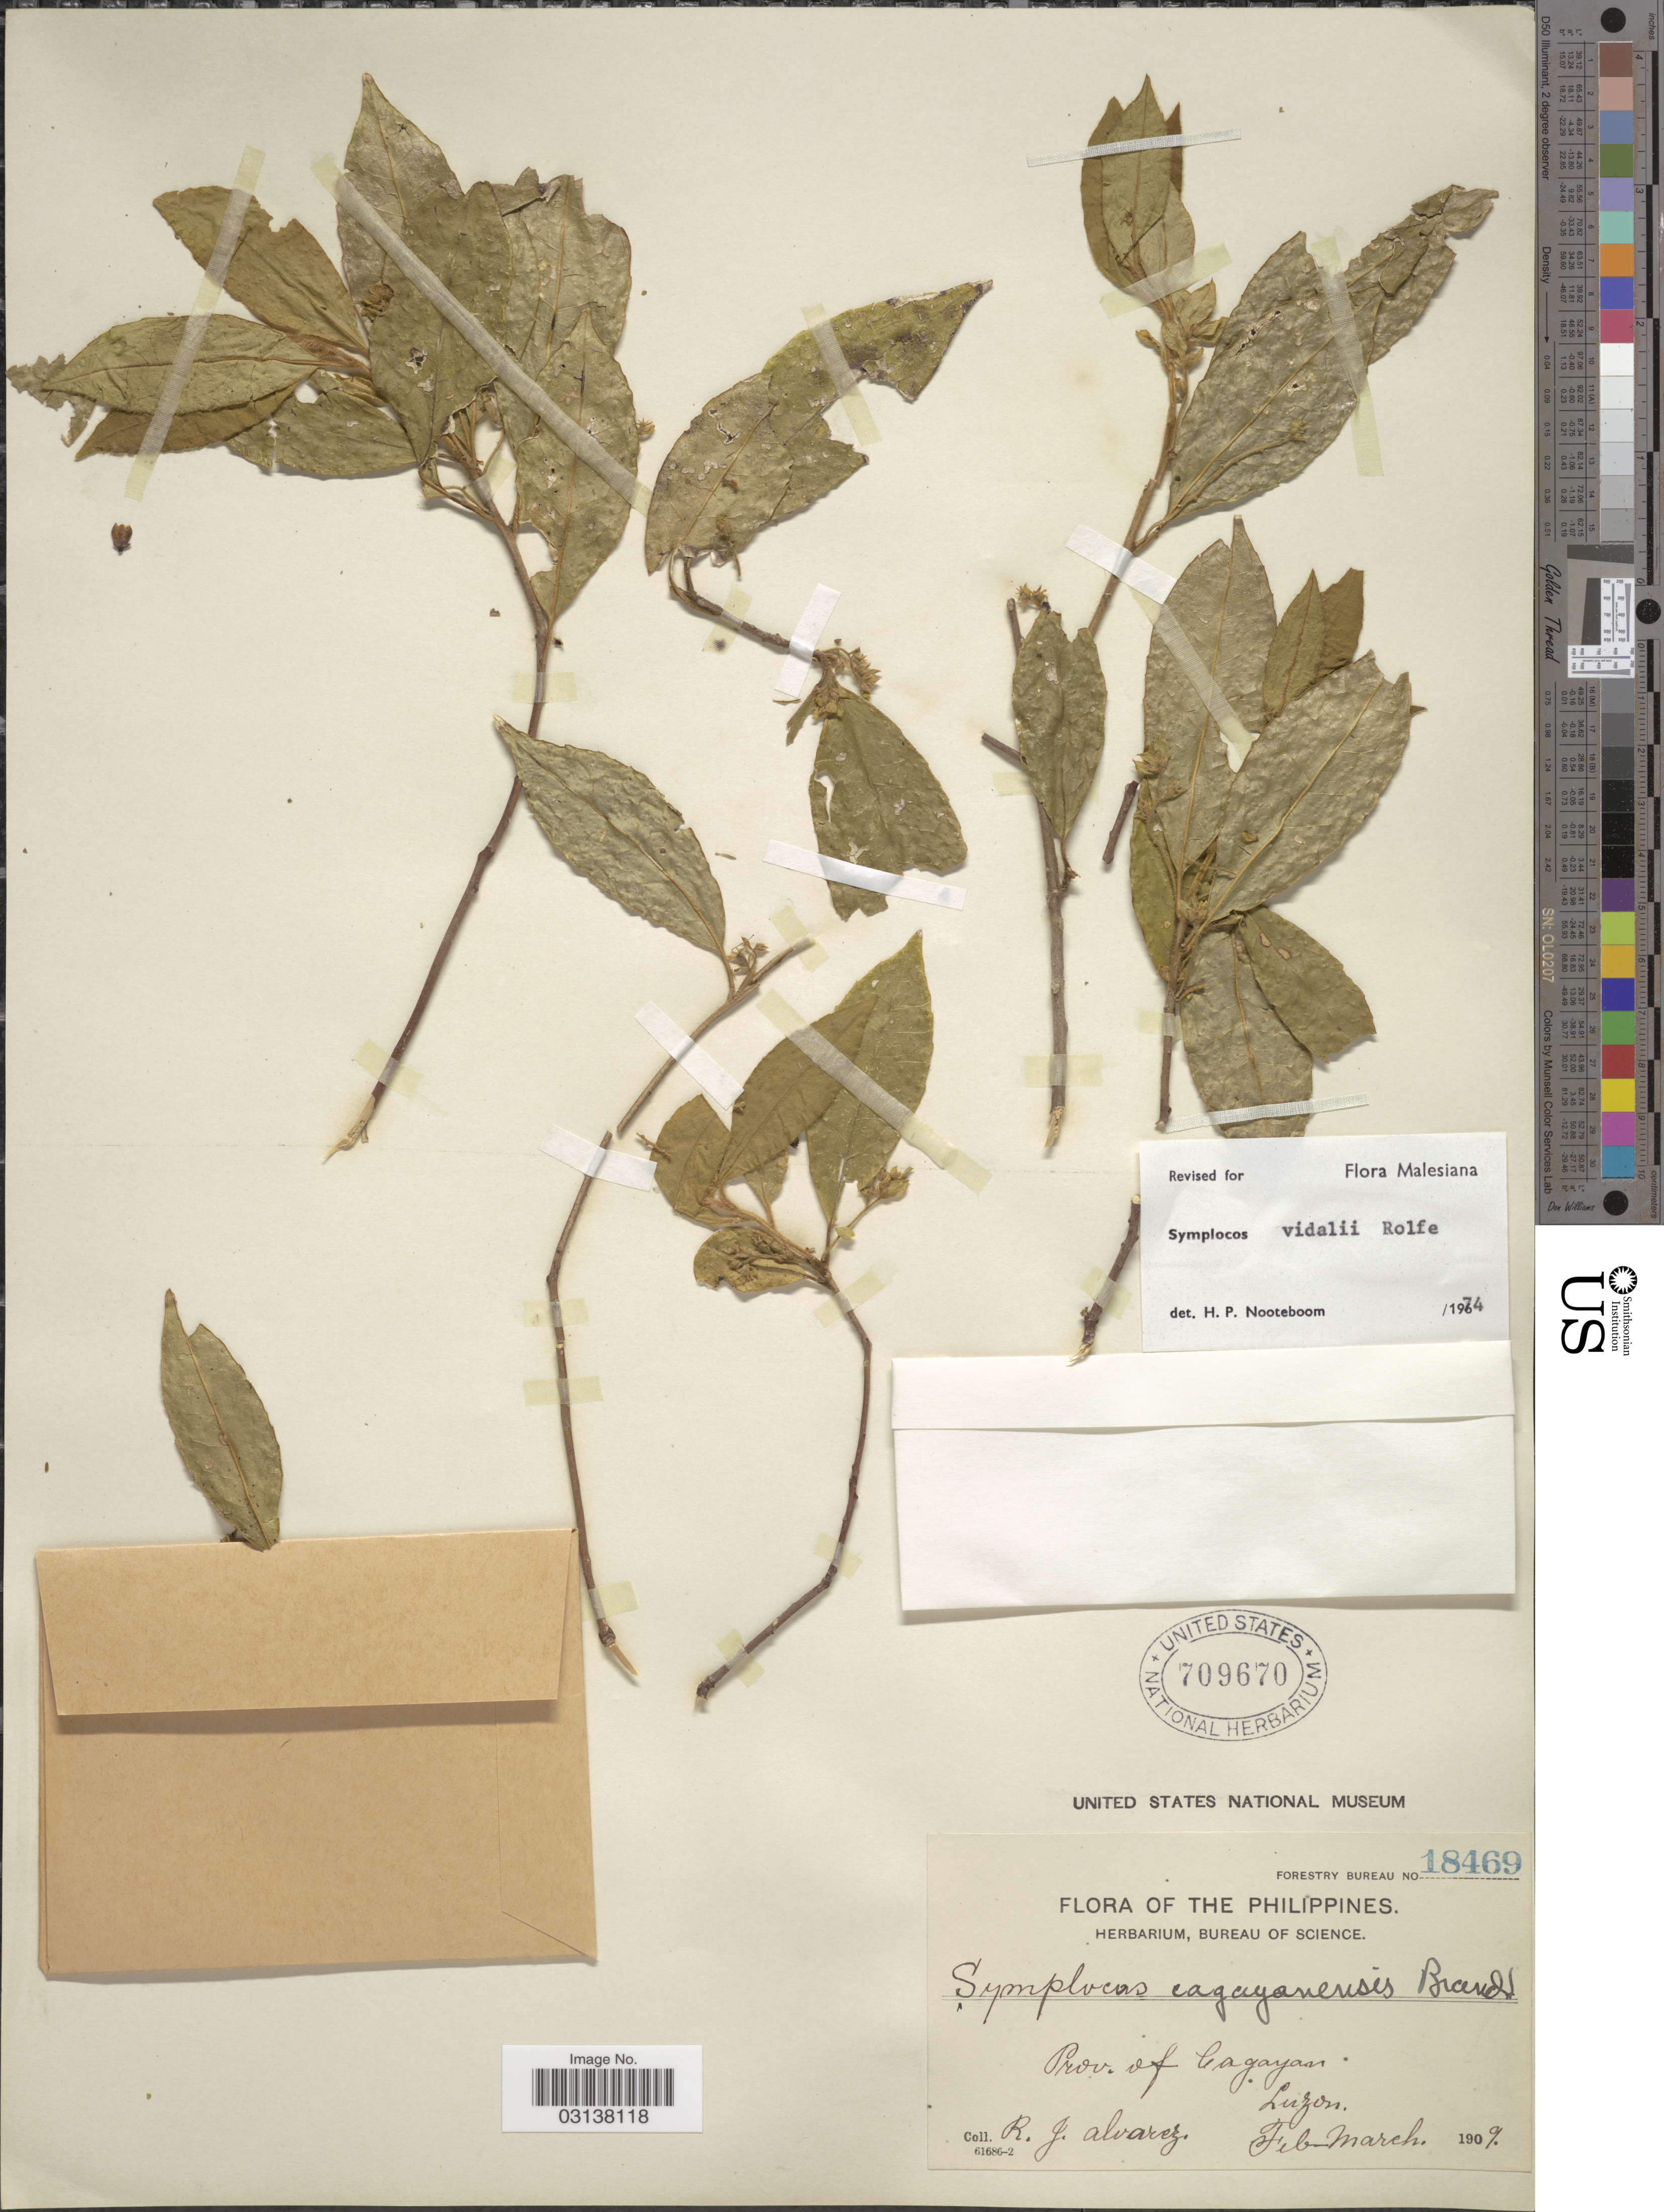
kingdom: Plantae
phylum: Tracheophyta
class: Magnoliopsida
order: Ericales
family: Symplocaceae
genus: Symplocos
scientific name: Symplocos vidalii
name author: Rolfe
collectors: R. Alvarez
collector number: Forestry Bureau 18469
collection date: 1909-02/1909-03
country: Philippines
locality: The Philippines. Prov. of Cagayan. Luzon.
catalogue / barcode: US 709670